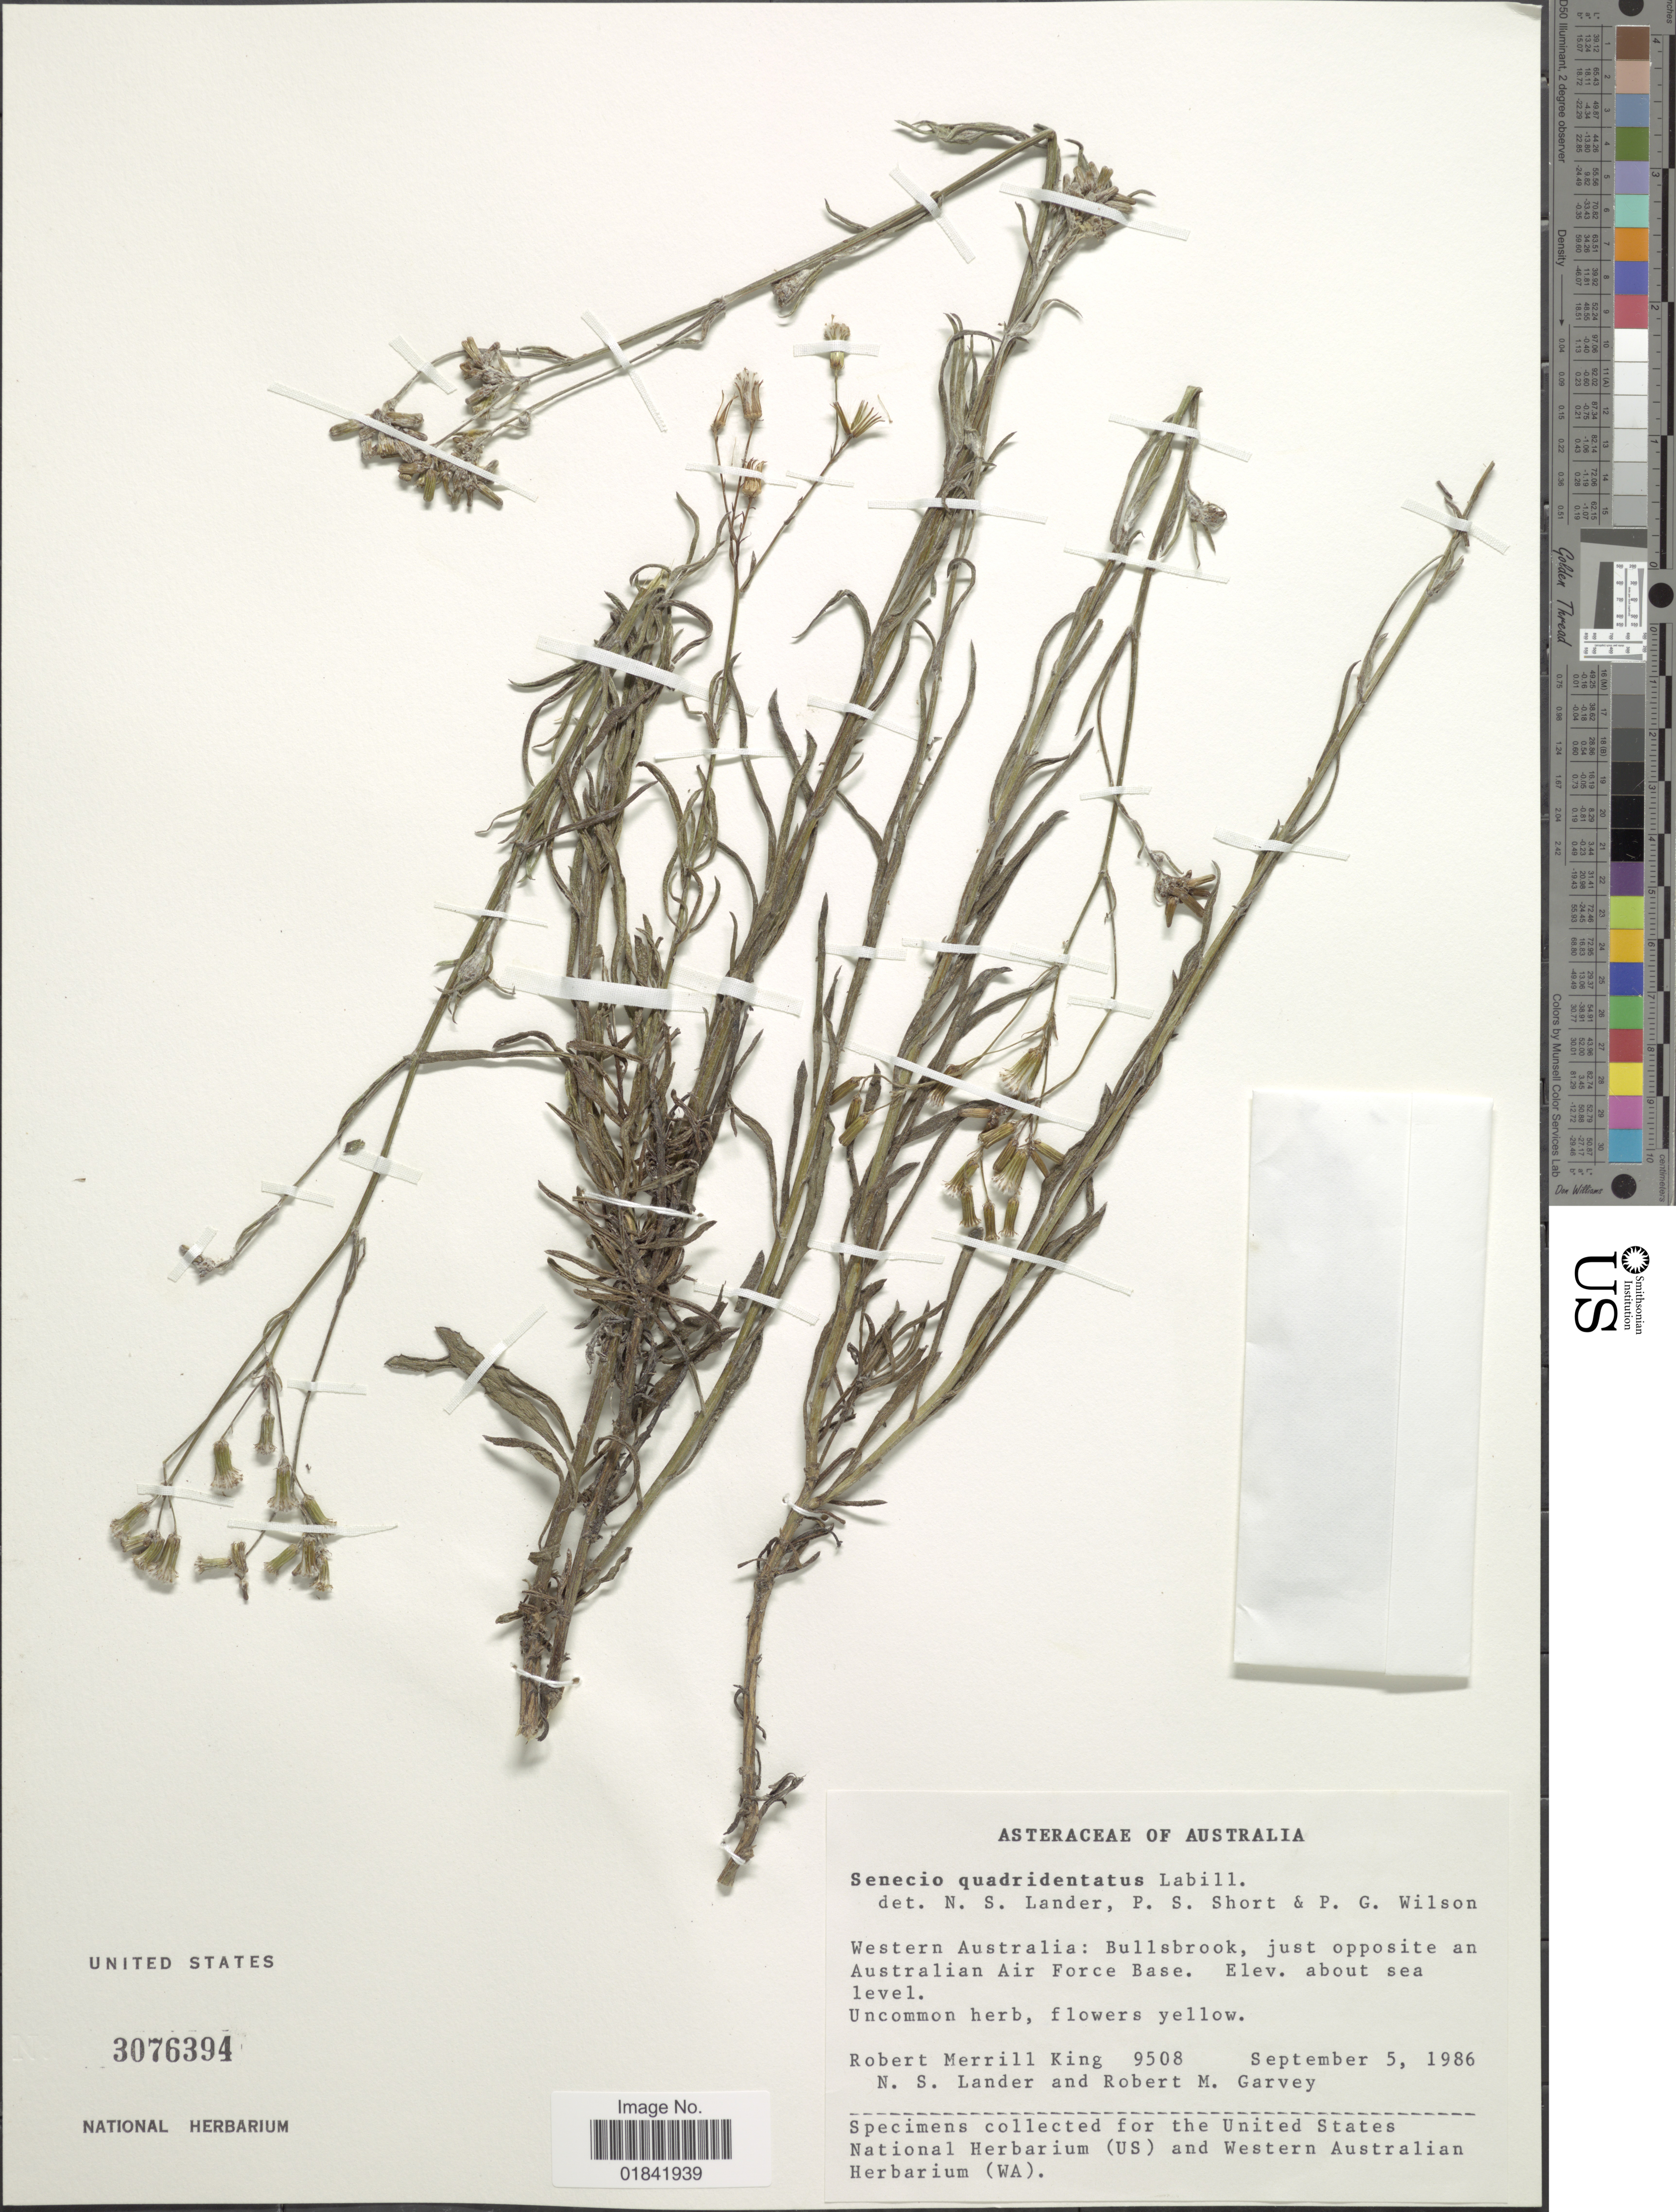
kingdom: Plantae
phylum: Tracheophyta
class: Magnoliopsida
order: Asterales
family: Asteraceae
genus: Senecio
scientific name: Senecio quadridentatus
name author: Labill.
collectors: R. M. King, N. Lander & R. Garvey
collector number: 9508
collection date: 1986-09-05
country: Australia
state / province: Western Australia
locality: Bullsbrook, just opposite an Australian Air Force Base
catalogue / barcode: US 3076394